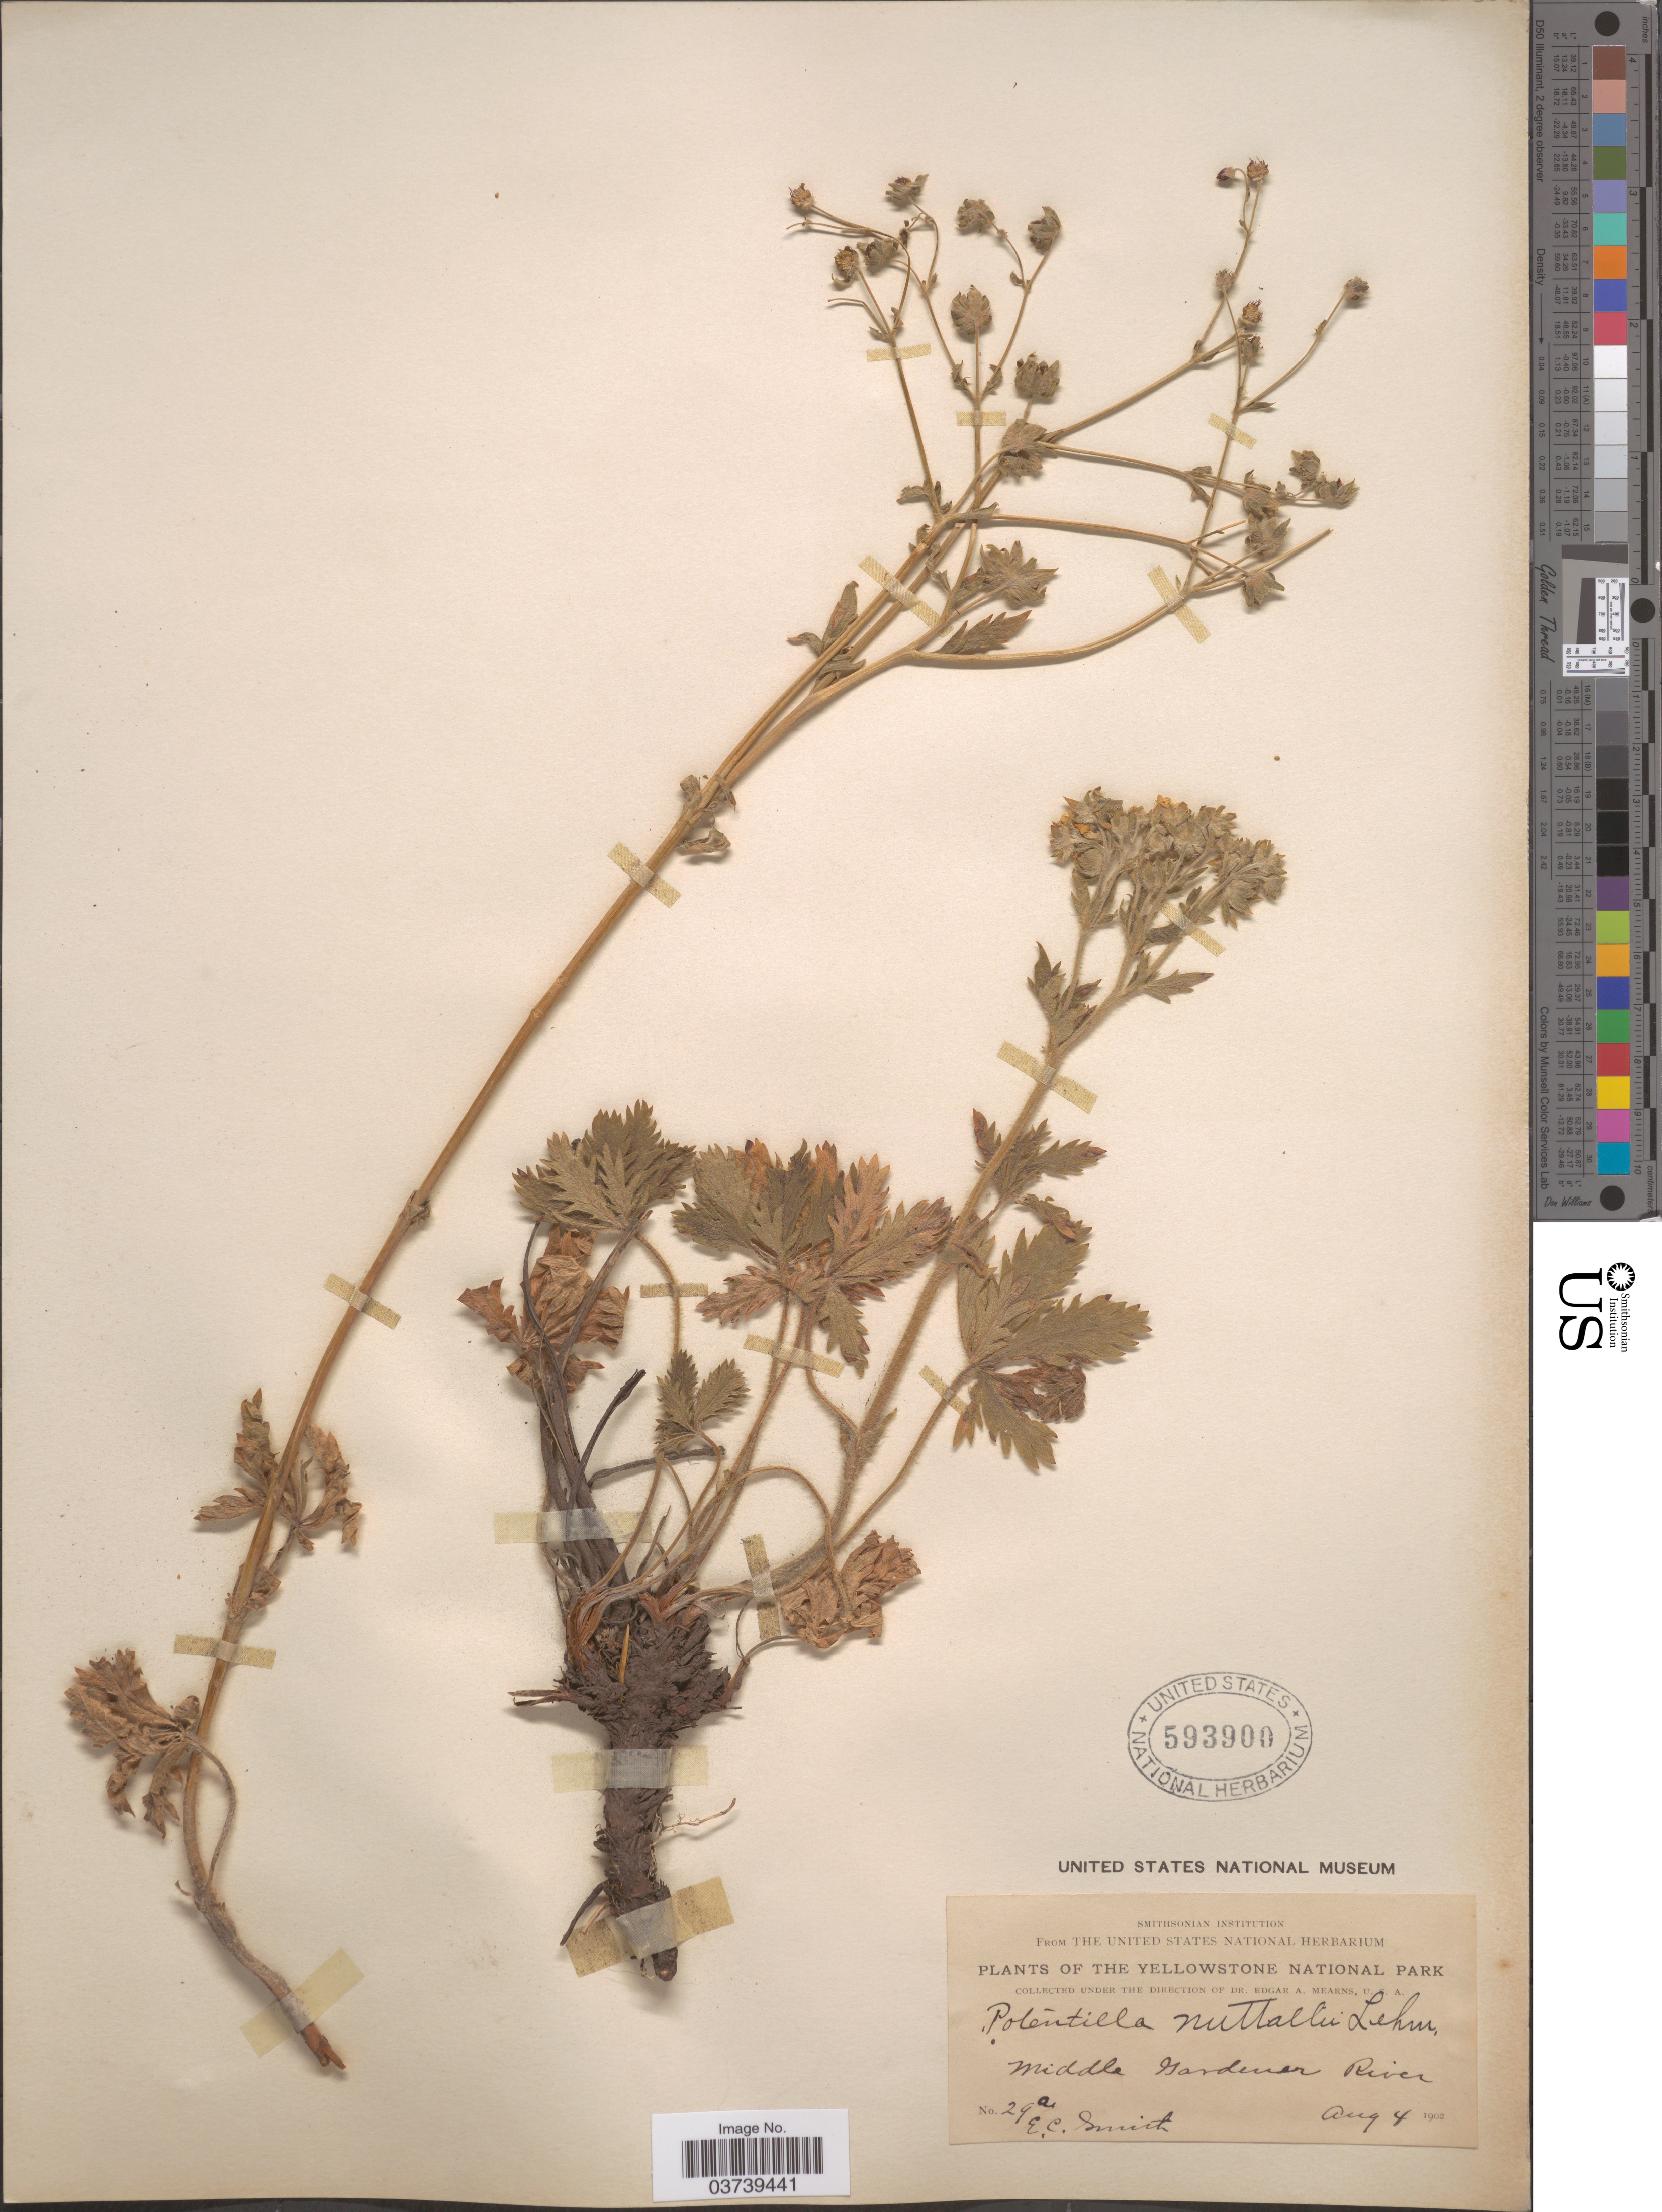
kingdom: Plantae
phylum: Tracheophyta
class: Magnoliopsida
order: Rosales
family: Rosaceae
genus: Potentilla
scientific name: Potentilla gracilis var. fastigiata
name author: (Nutt.) S. Watson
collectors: E. Smith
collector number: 29a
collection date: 1902-08-04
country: United States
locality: The Yellowstone National Park. Middle Gardener River.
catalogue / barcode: US 593900